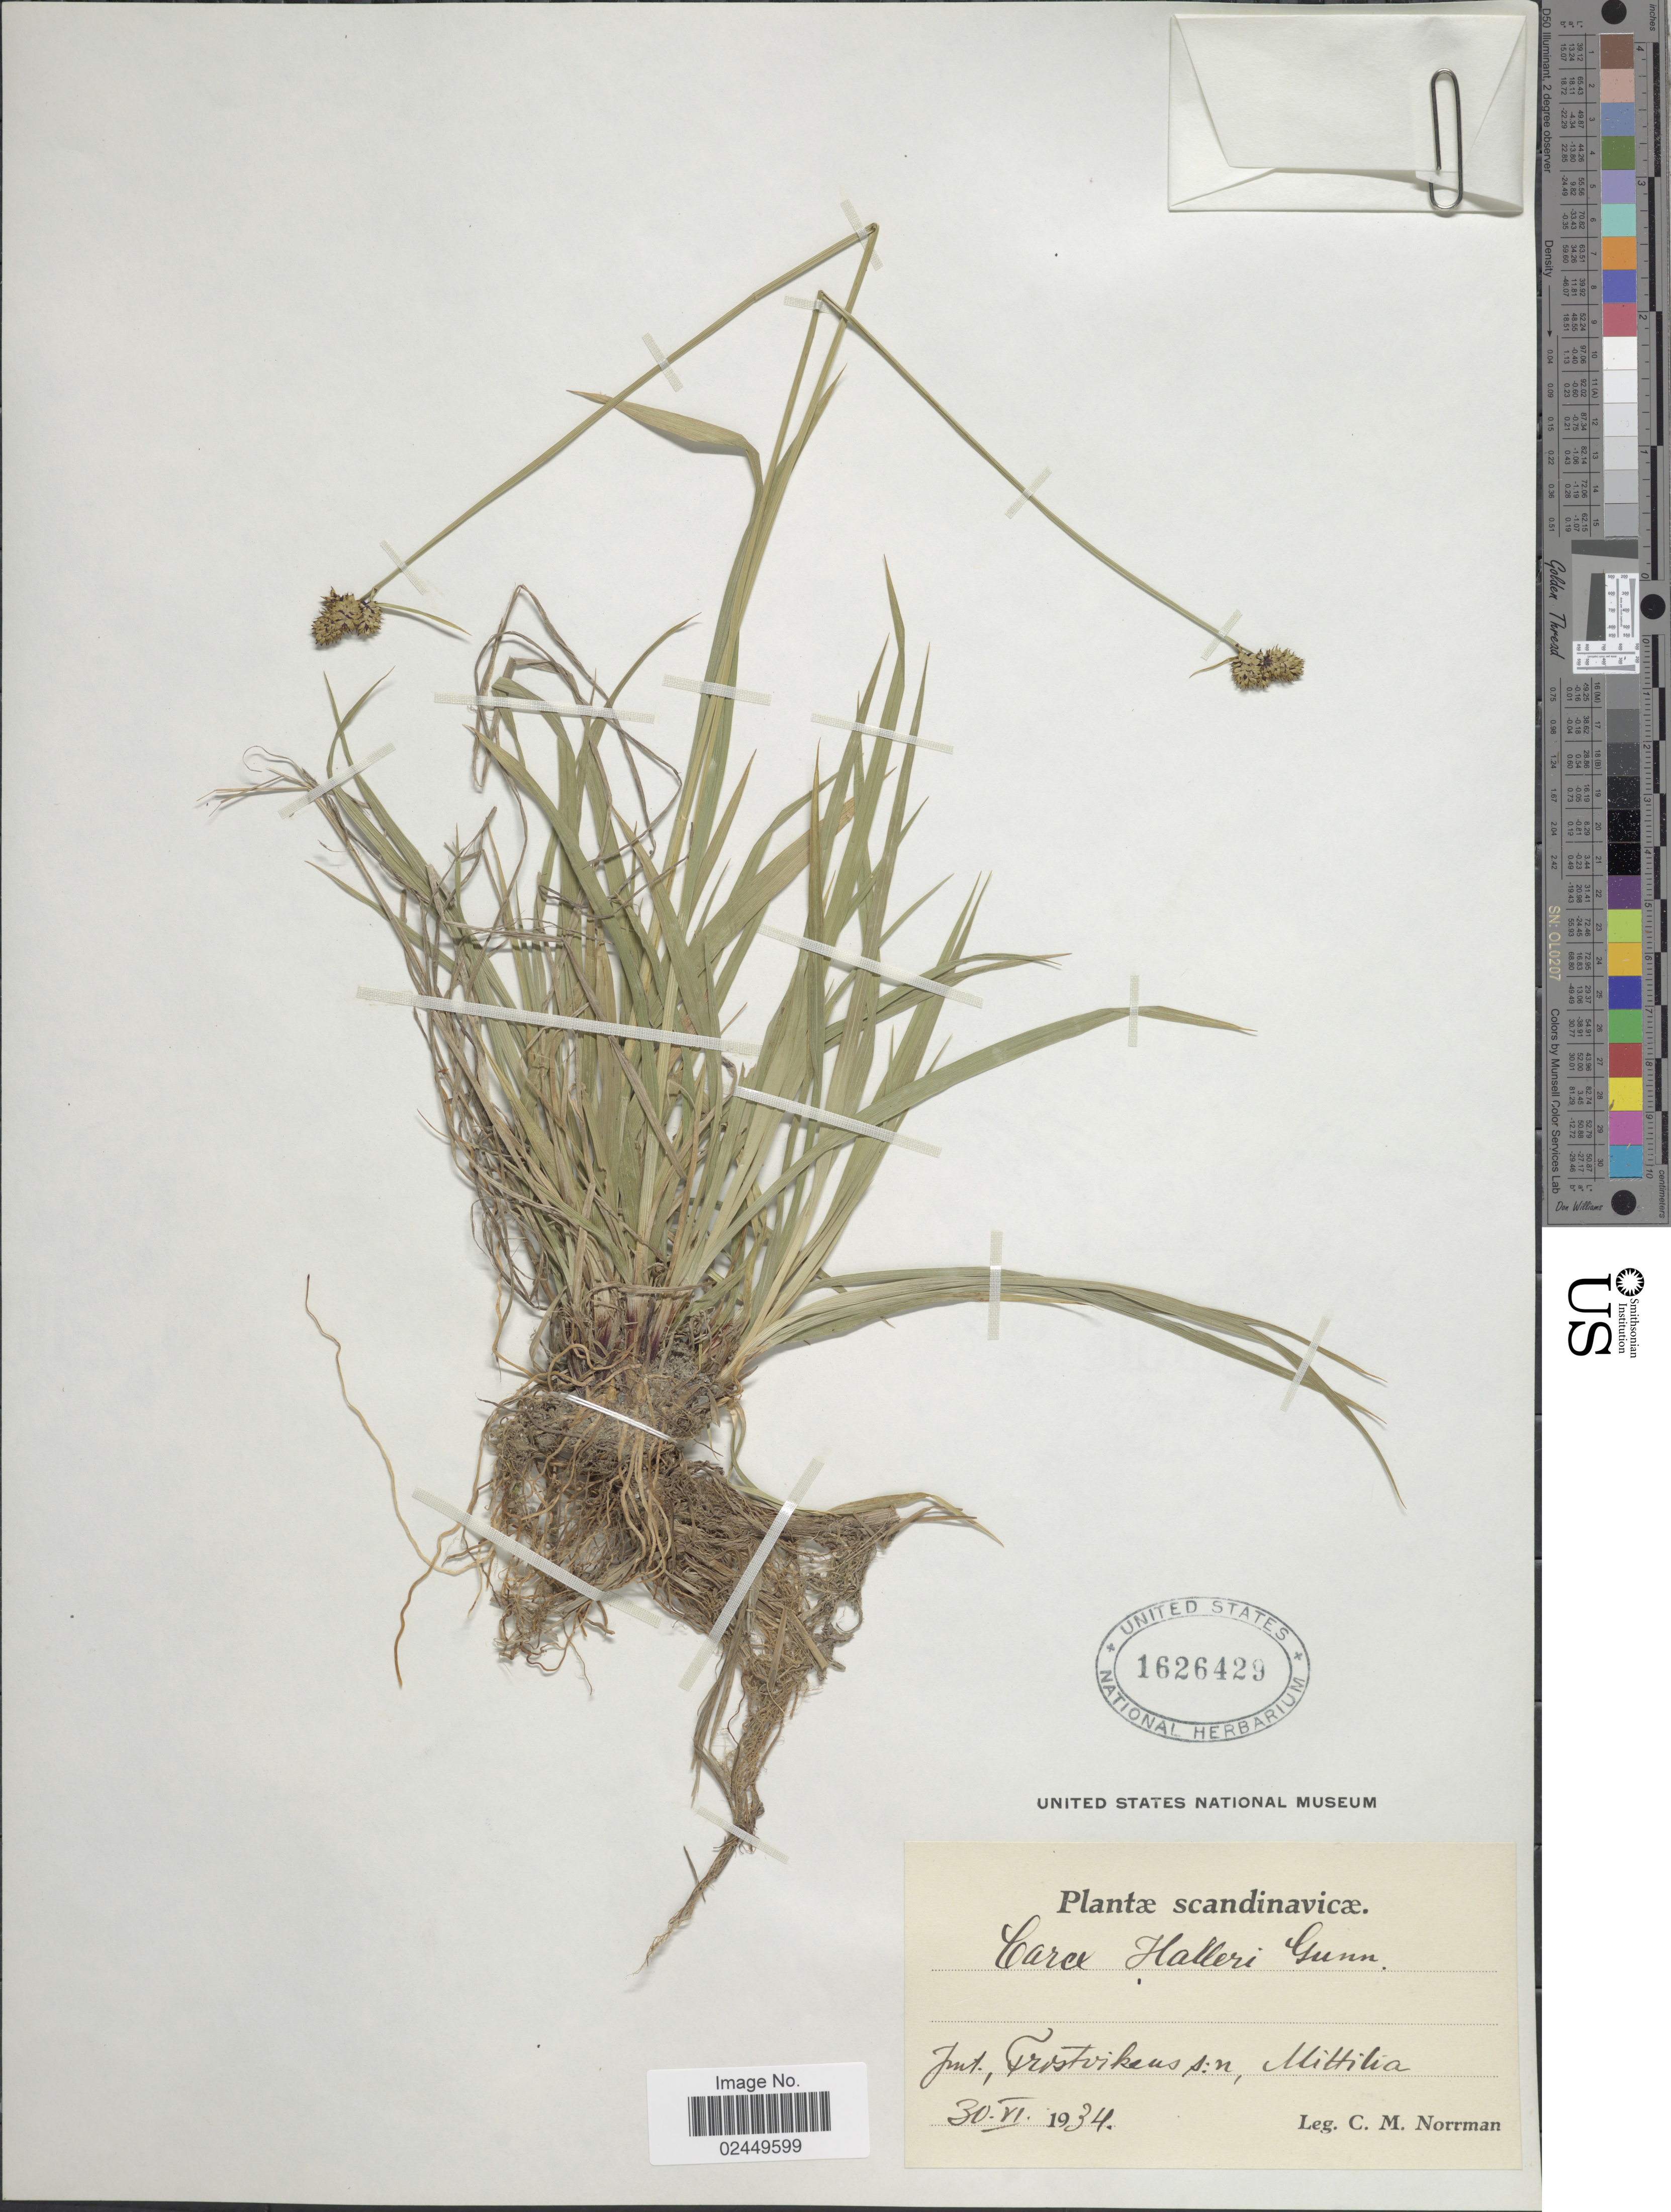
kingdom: Plantae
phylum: Tracheophyta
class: Liliopsida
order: Poales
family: Cyperaceae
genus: Carex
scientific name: Carex norvegica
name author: Retz.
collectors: C. Norrman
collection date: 1934-06-30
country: Sweden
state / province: Jamtland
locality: Jmt., Frostviken s:n, Mittilia [interpreted].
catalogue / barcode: US 1626429